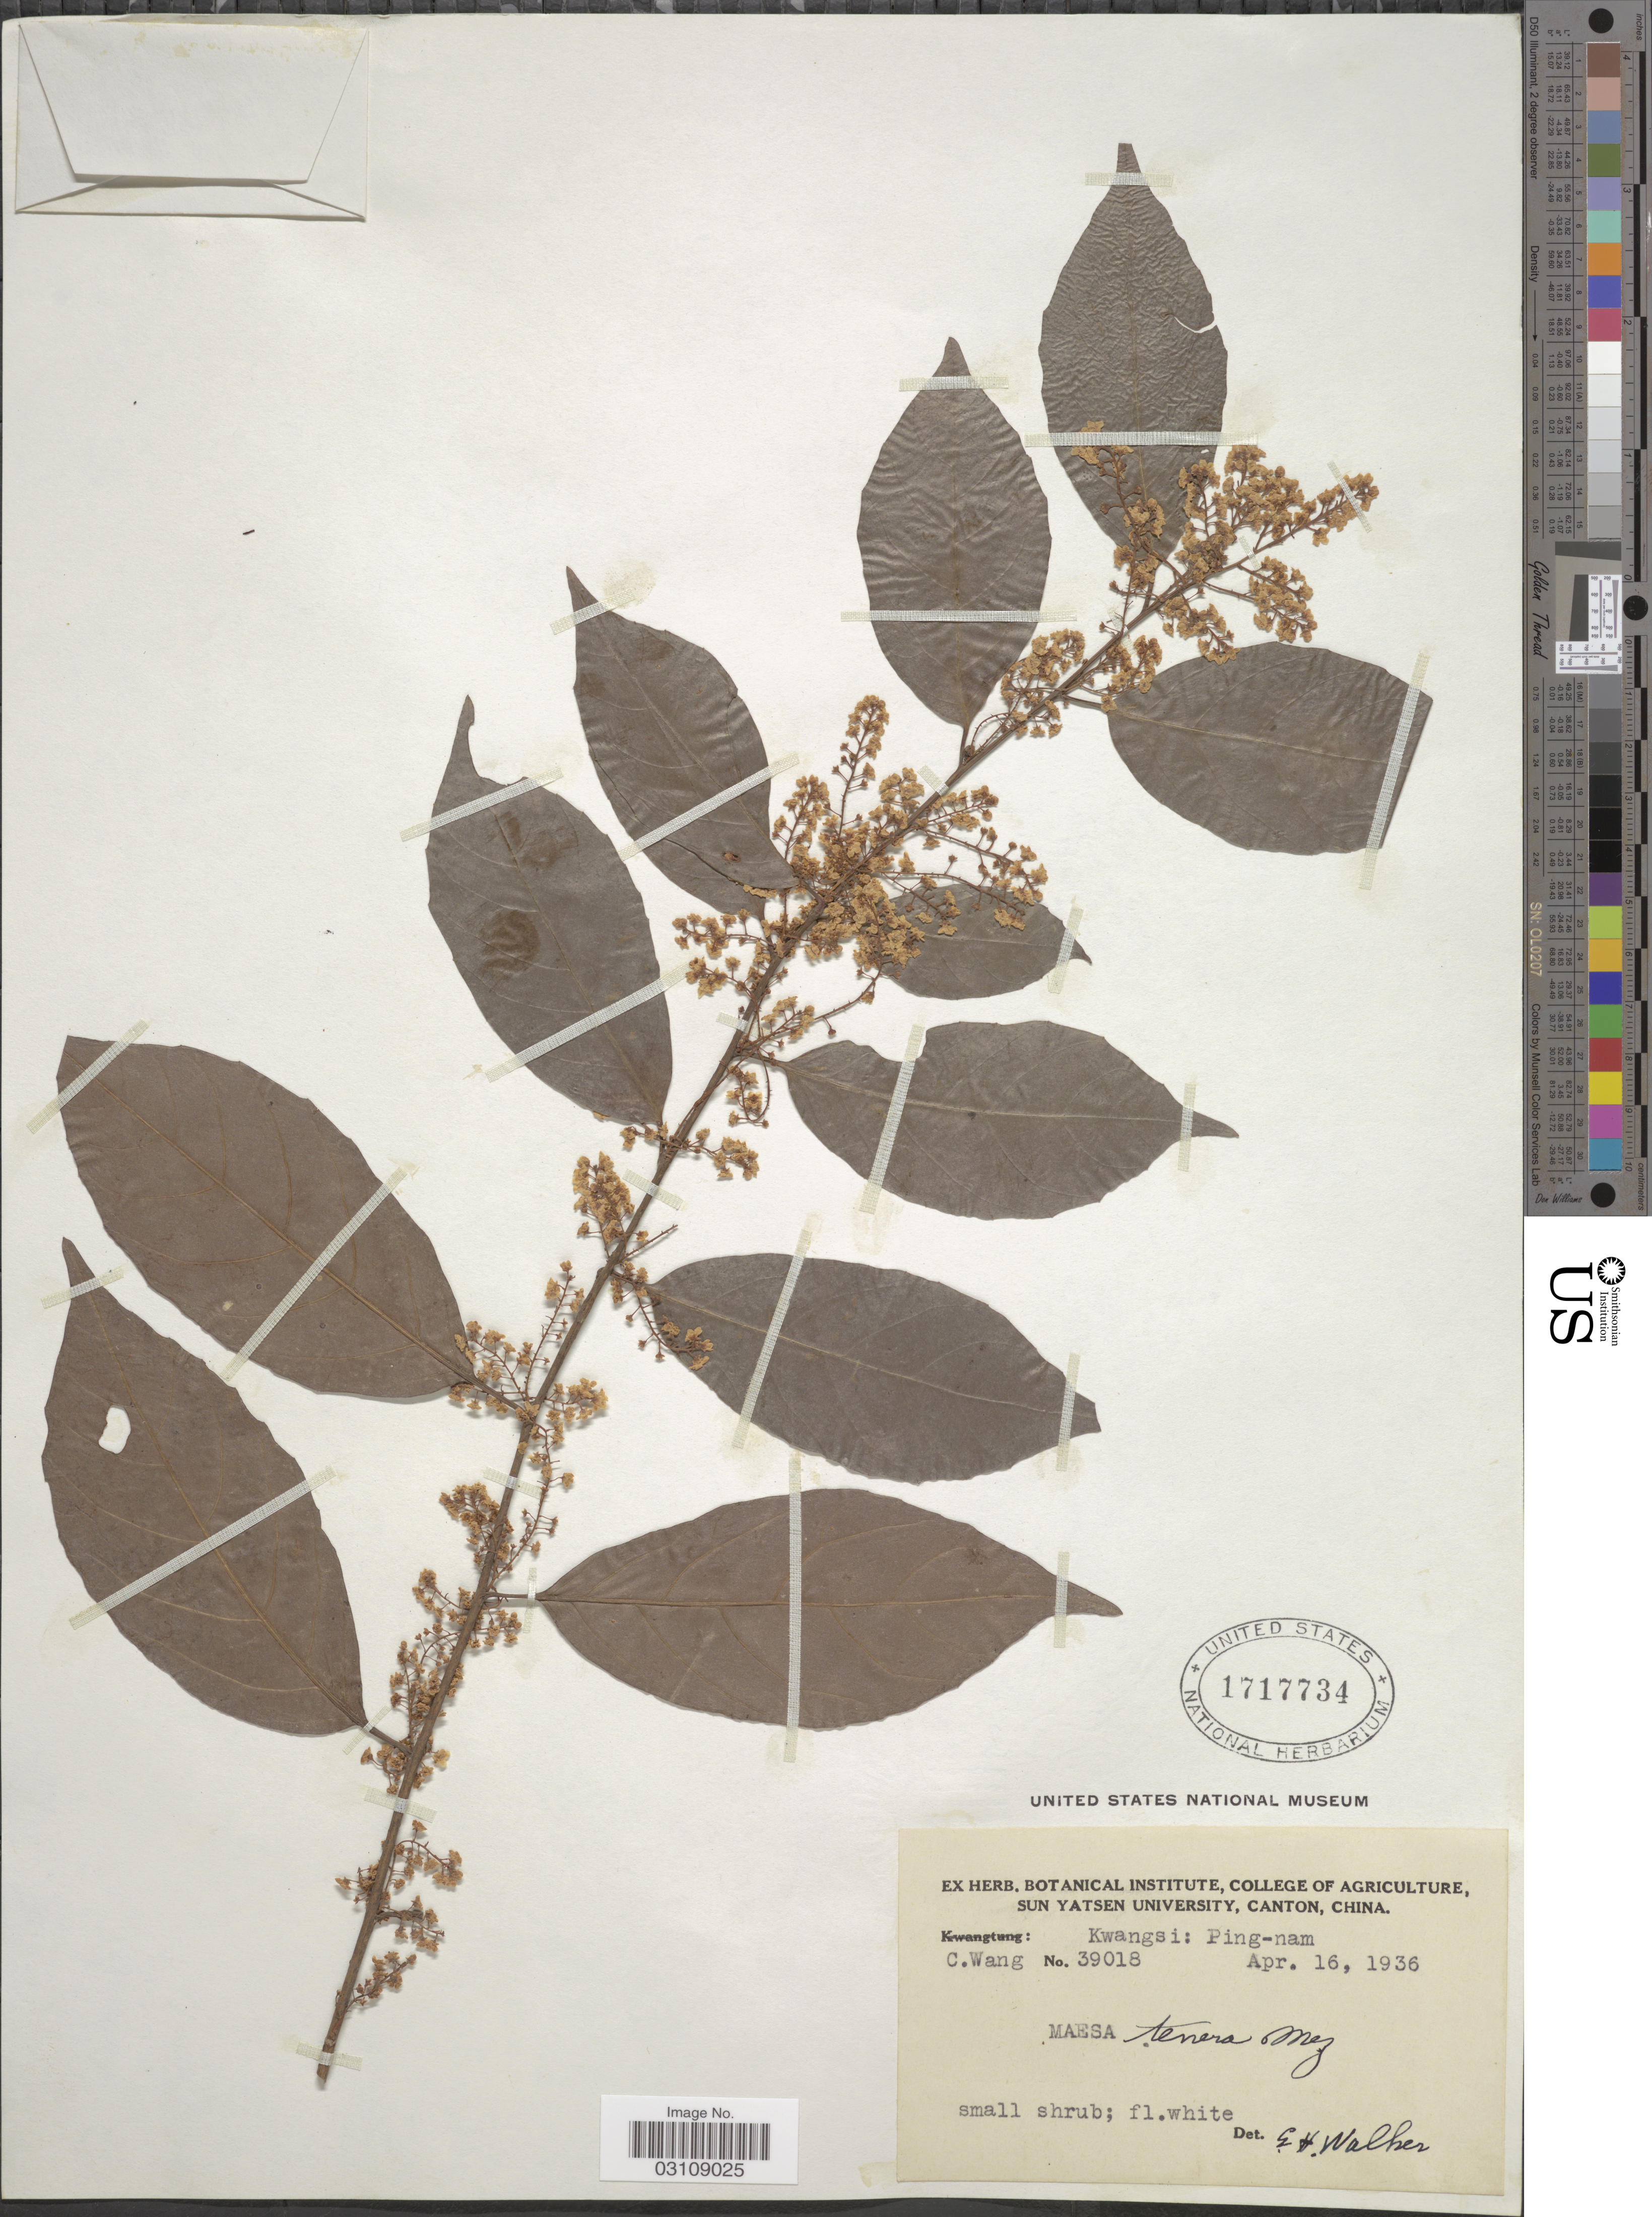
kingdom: Plantae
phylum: Tracheophyta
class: Magnoliopsida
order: Ericales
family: Primulaceae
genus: Maesa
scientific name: Maesa tenera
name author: Mez in Engl.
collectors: C. Wang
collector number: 39018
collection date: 1936-04-16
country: China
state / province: Guangxi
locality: Kwangsi: Ping-nam.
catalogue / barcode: US 1717734